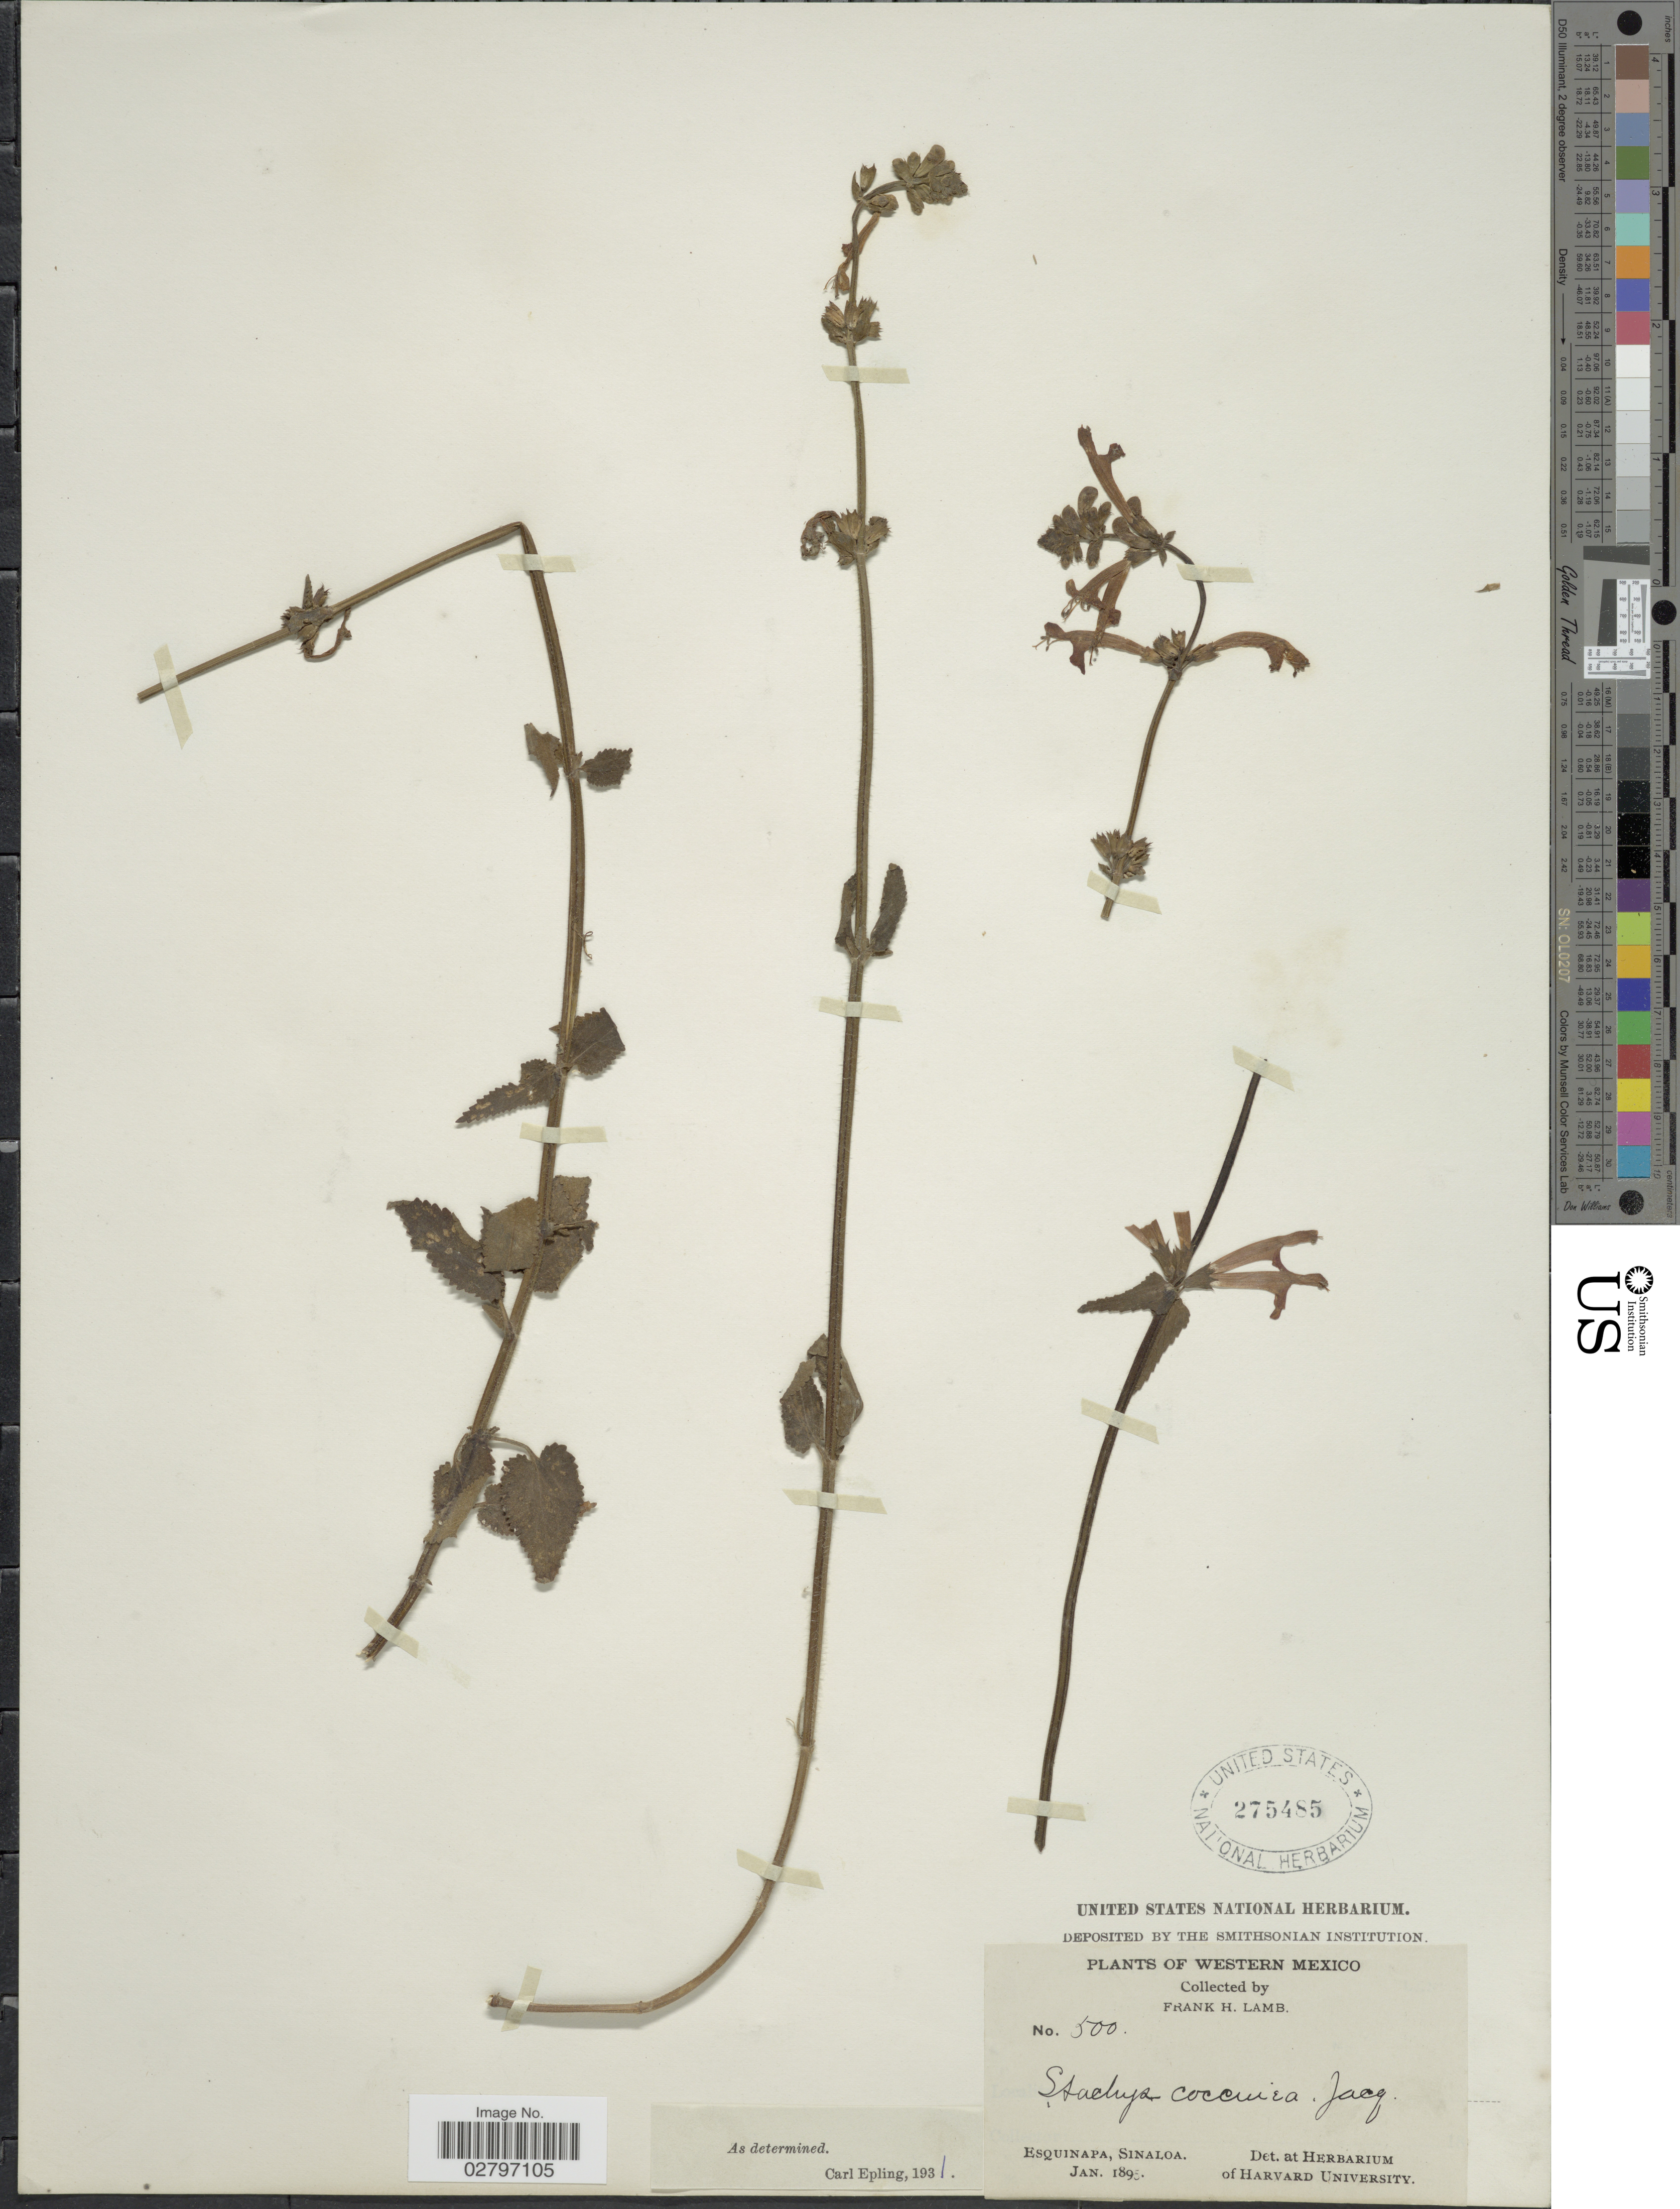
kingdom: Plantae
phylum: Tracheophyta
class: Magnoliopsida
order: Lamiales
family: Lamiaceae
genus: Stachys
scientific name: Stachys coccinea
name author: Ortega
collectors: F. H. Lamb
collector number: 500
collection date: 1895-01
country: Mexico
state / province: Sinaloa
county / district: Escuinapa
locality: Escuinapa.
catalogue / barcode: US 275485